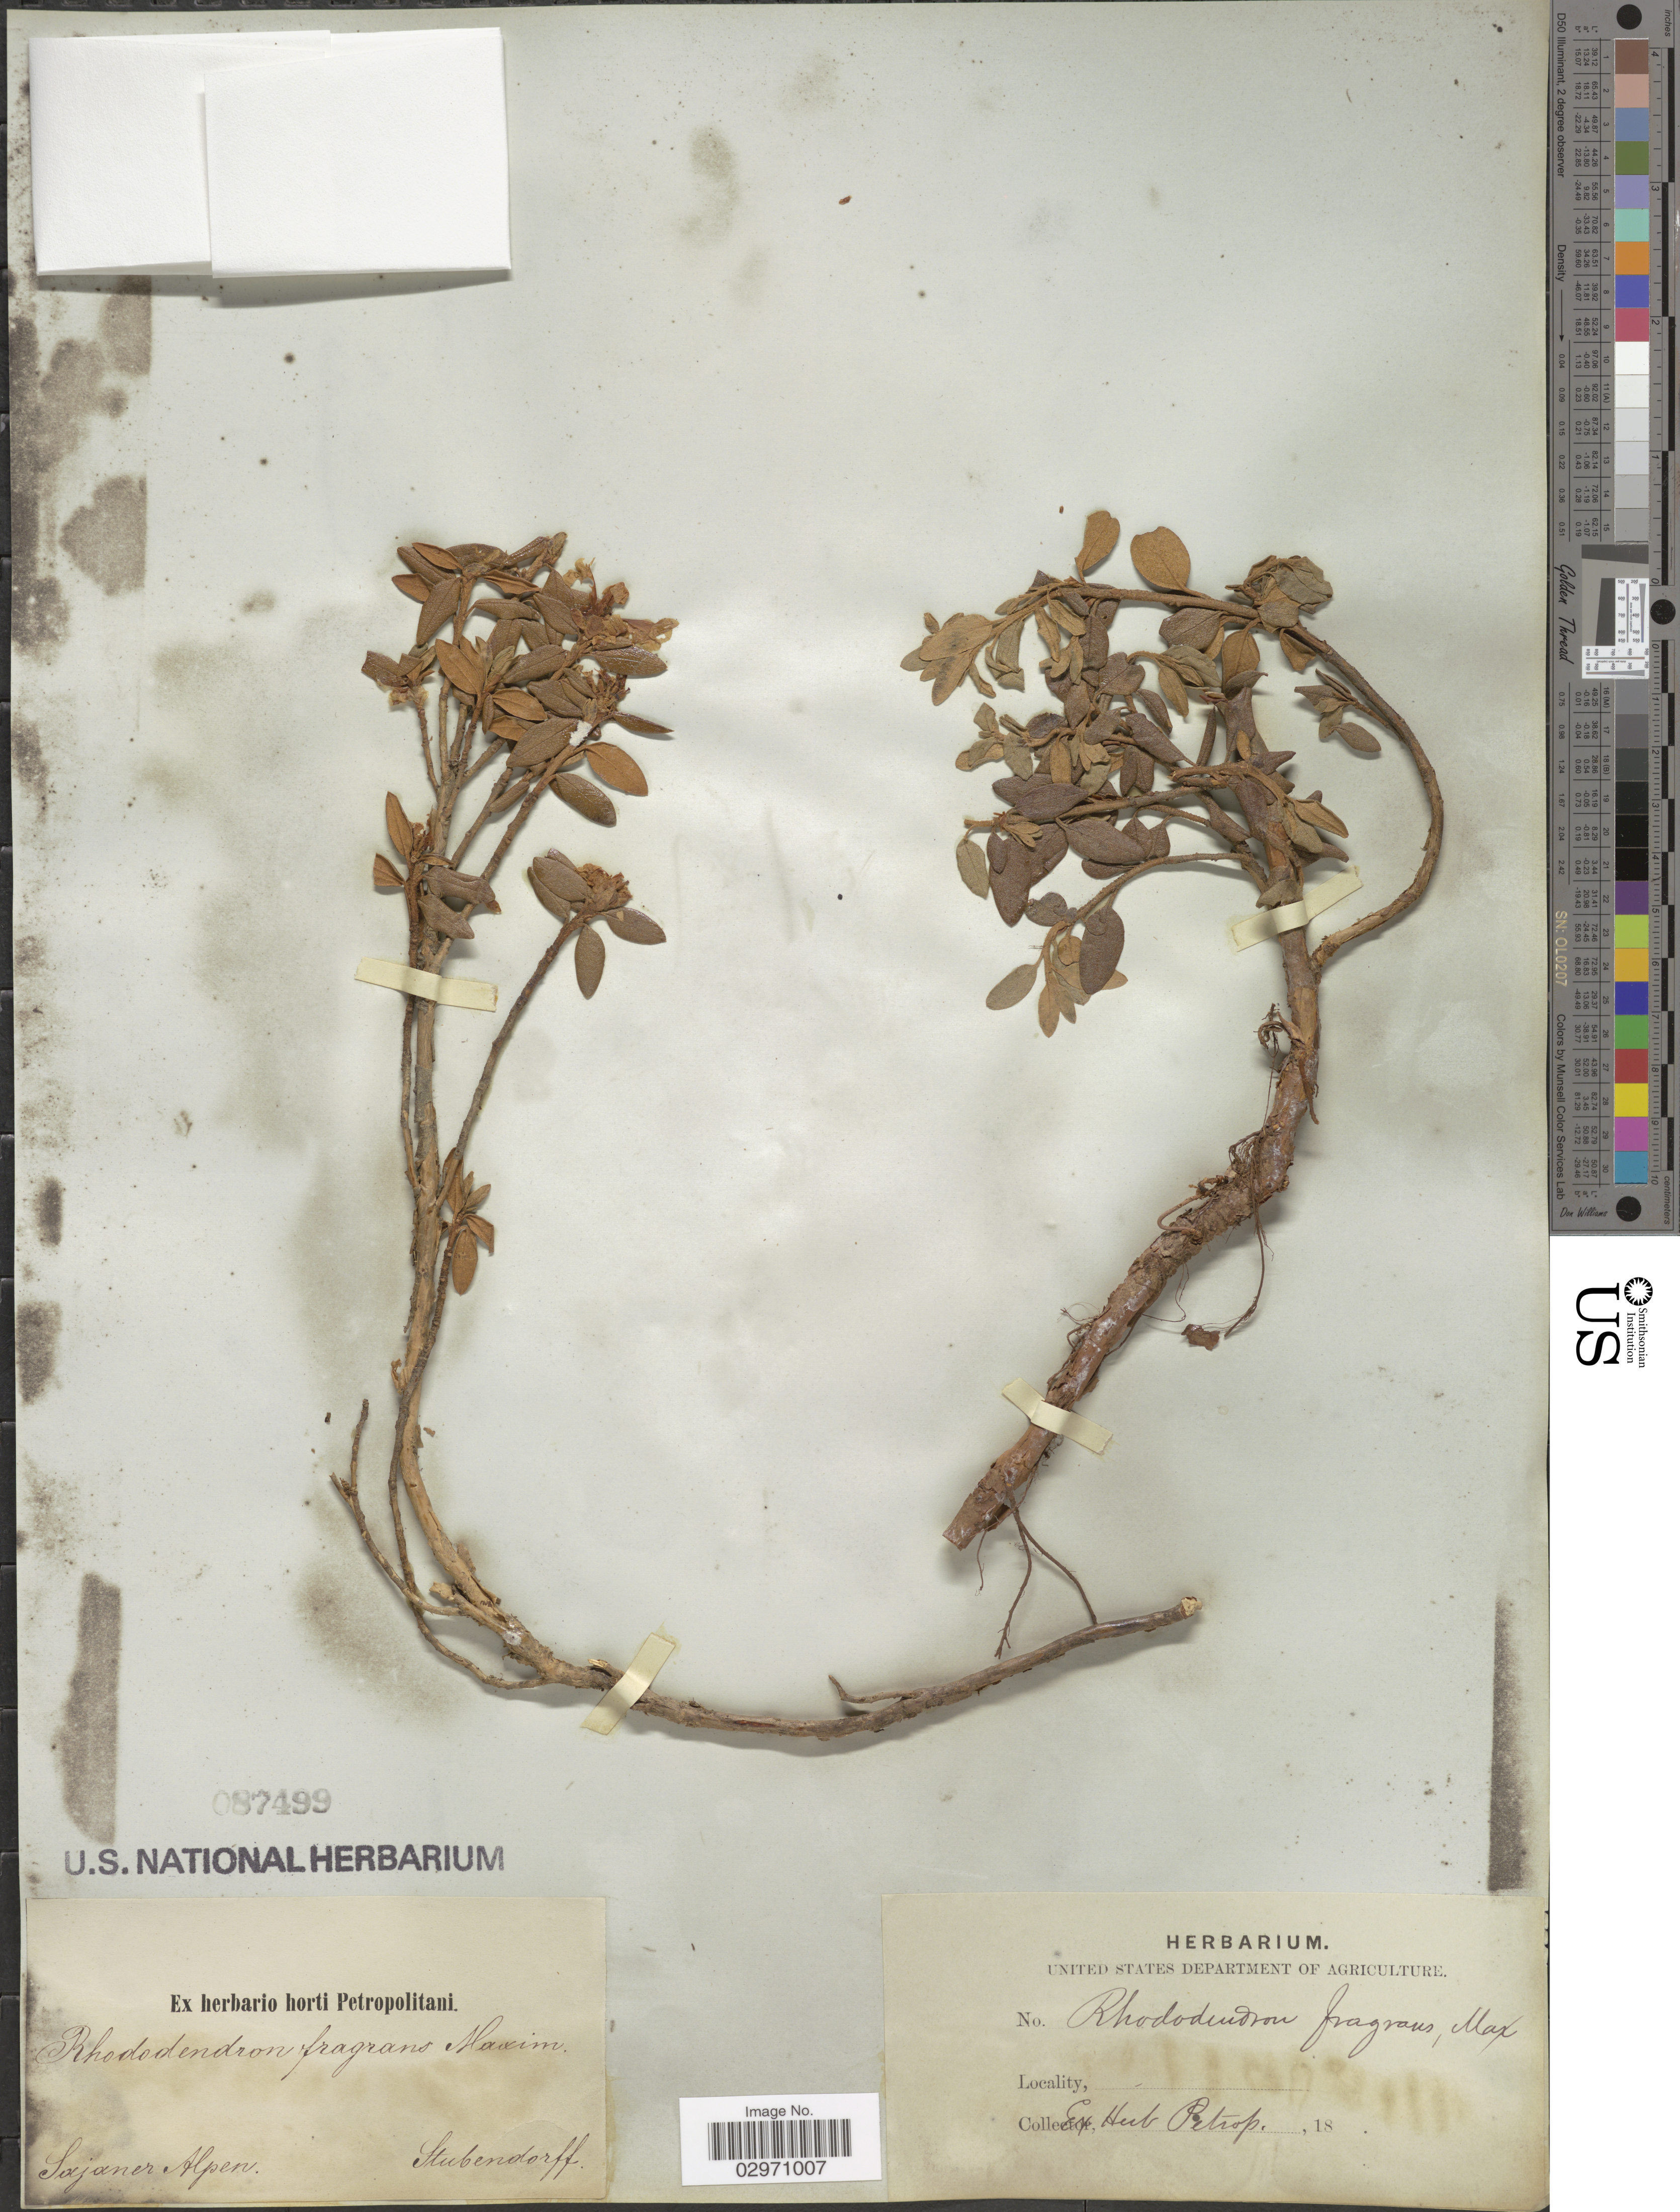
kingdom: Plantae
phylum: Tracheophyta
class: Magnoliopsida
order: Ericales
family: Ericaceae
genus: Rhododendron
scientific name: Rhododendron fragrans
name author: Maxim.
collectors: -. Stubendorff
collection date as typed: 18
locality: Sajaner Alpen.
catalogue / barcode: US 87499